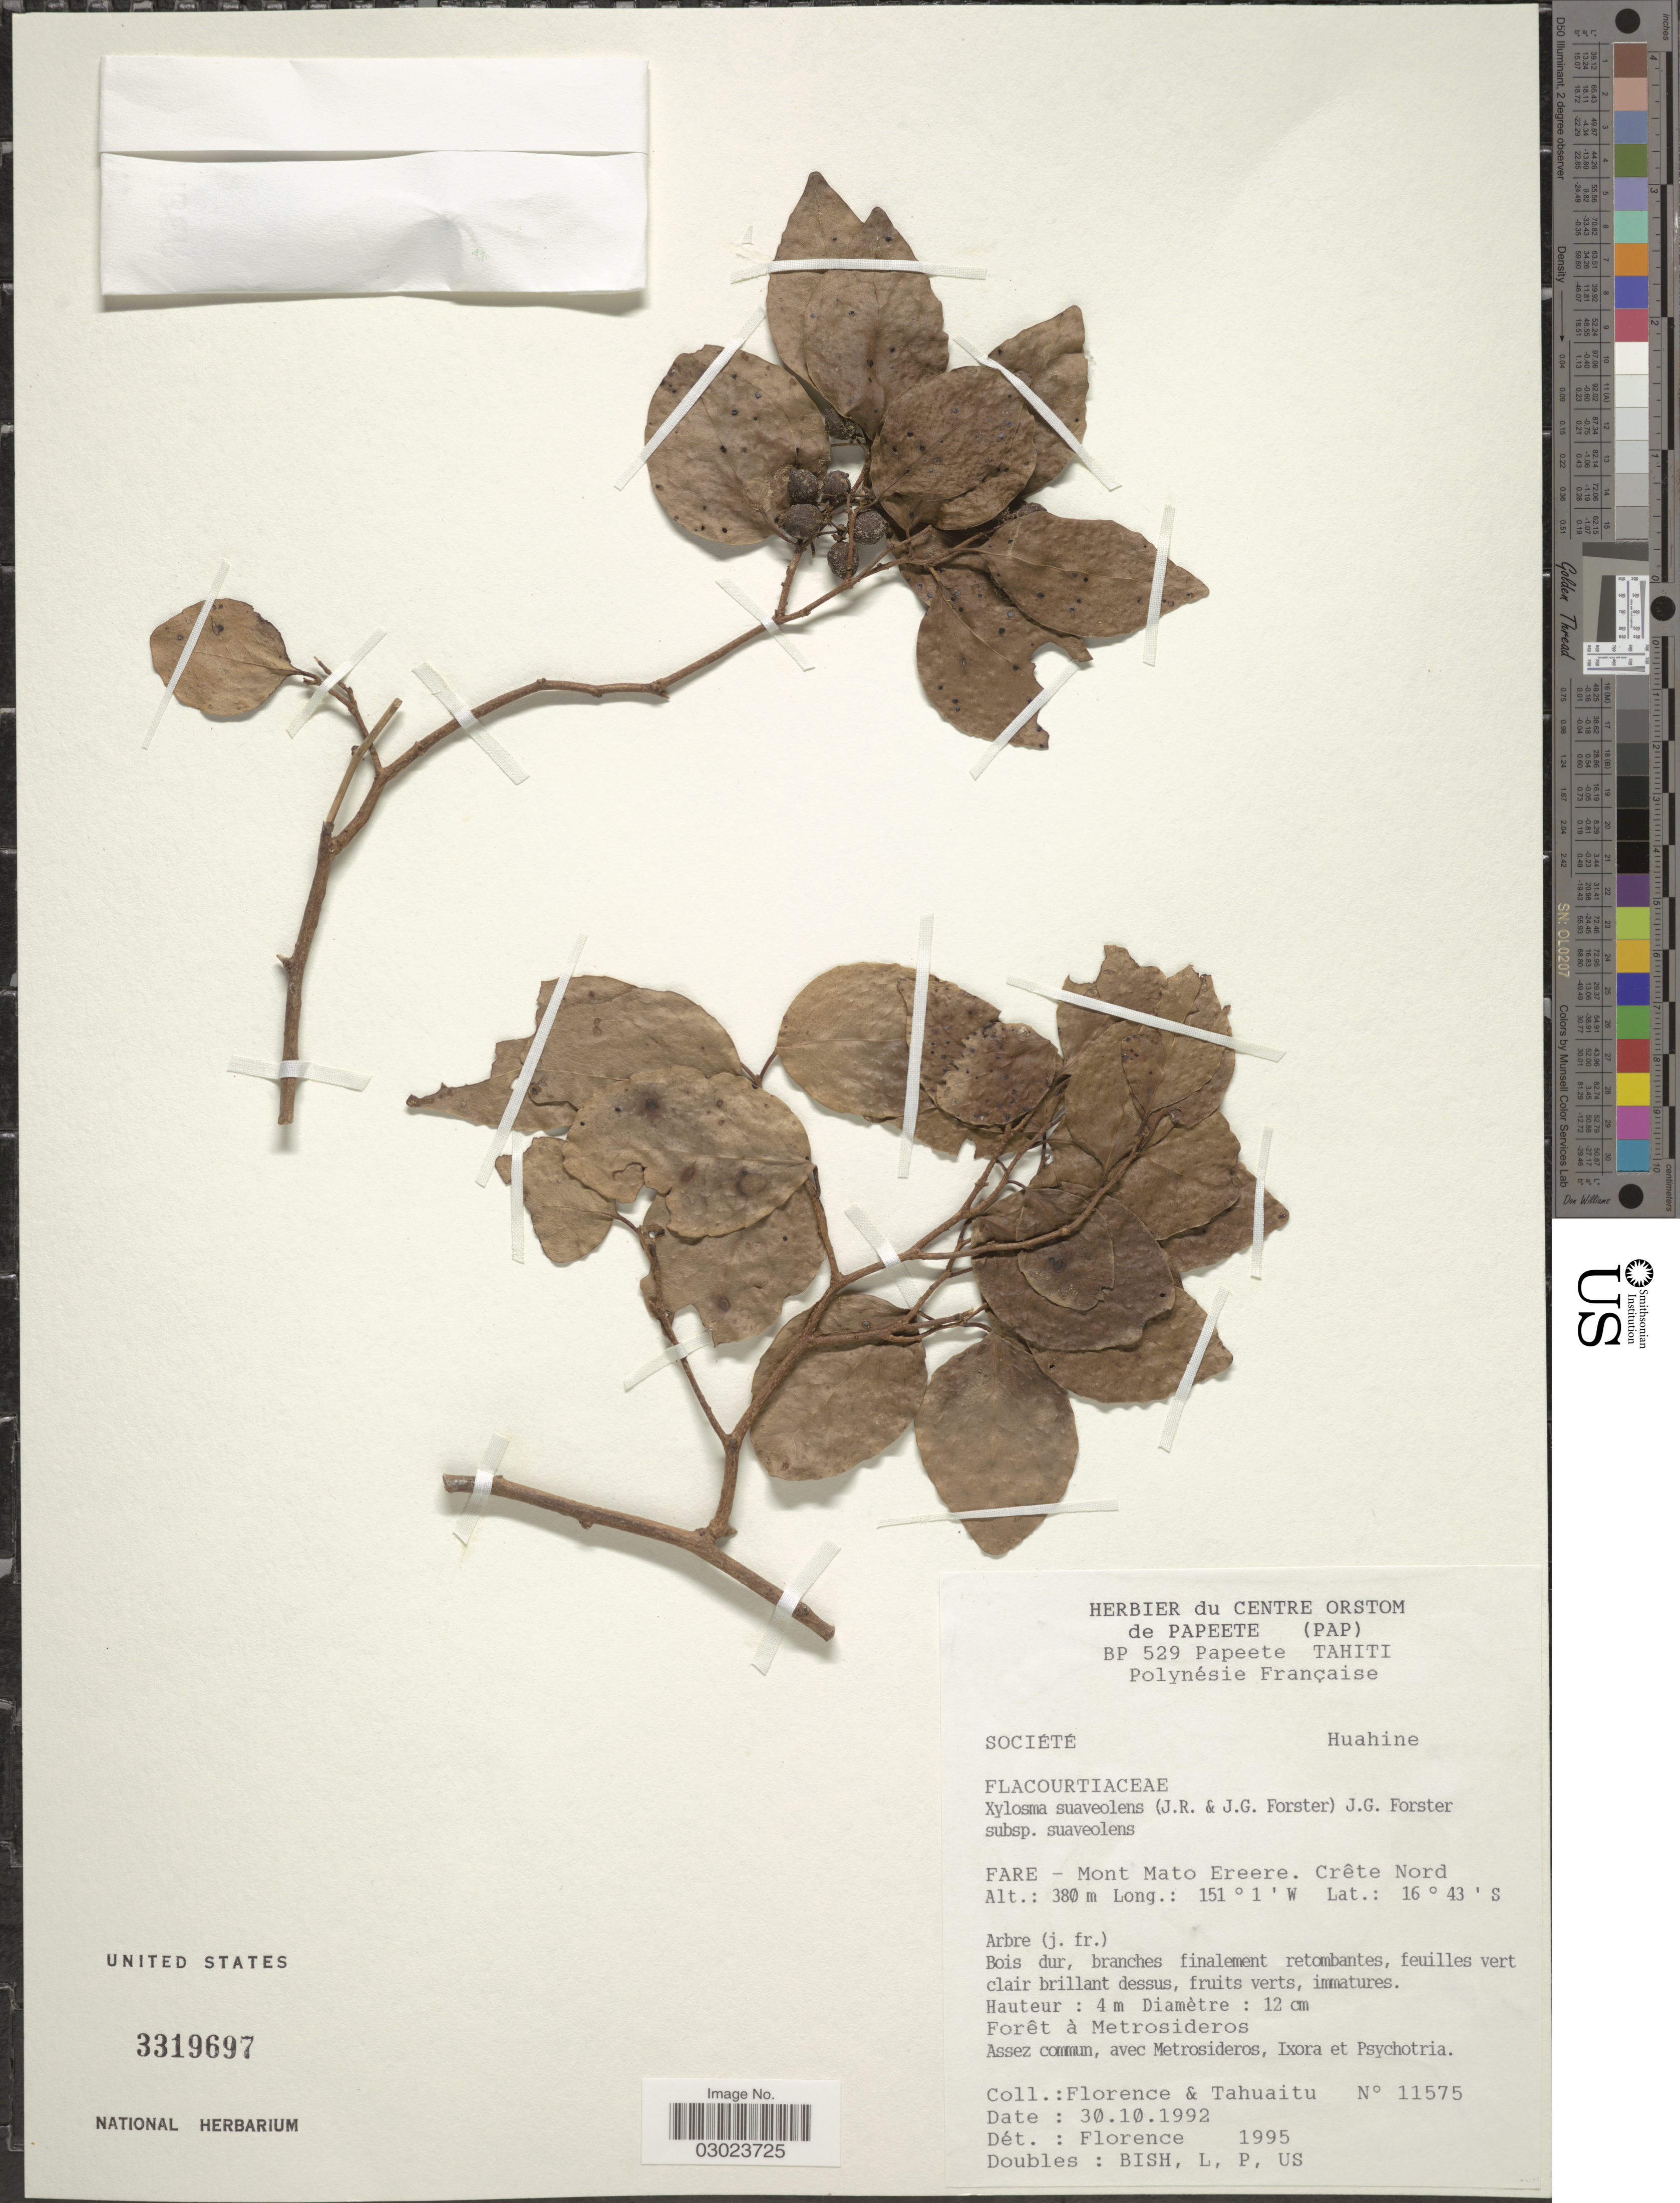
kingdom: Plantae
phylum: Tracheophyta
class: Magnoliopsida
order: Malpighiales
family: Salicaceae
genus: Xylosma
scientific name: Xylosma suaveolens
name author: G. Forst.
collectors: -. Florence & -. Tahuaitu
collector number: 11575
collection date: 1992-10-30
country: French Polynesia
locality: Société Huahine. Fare- Mont Mato Ereere. Crête Nord.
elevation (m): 380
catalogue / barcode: US 3319697